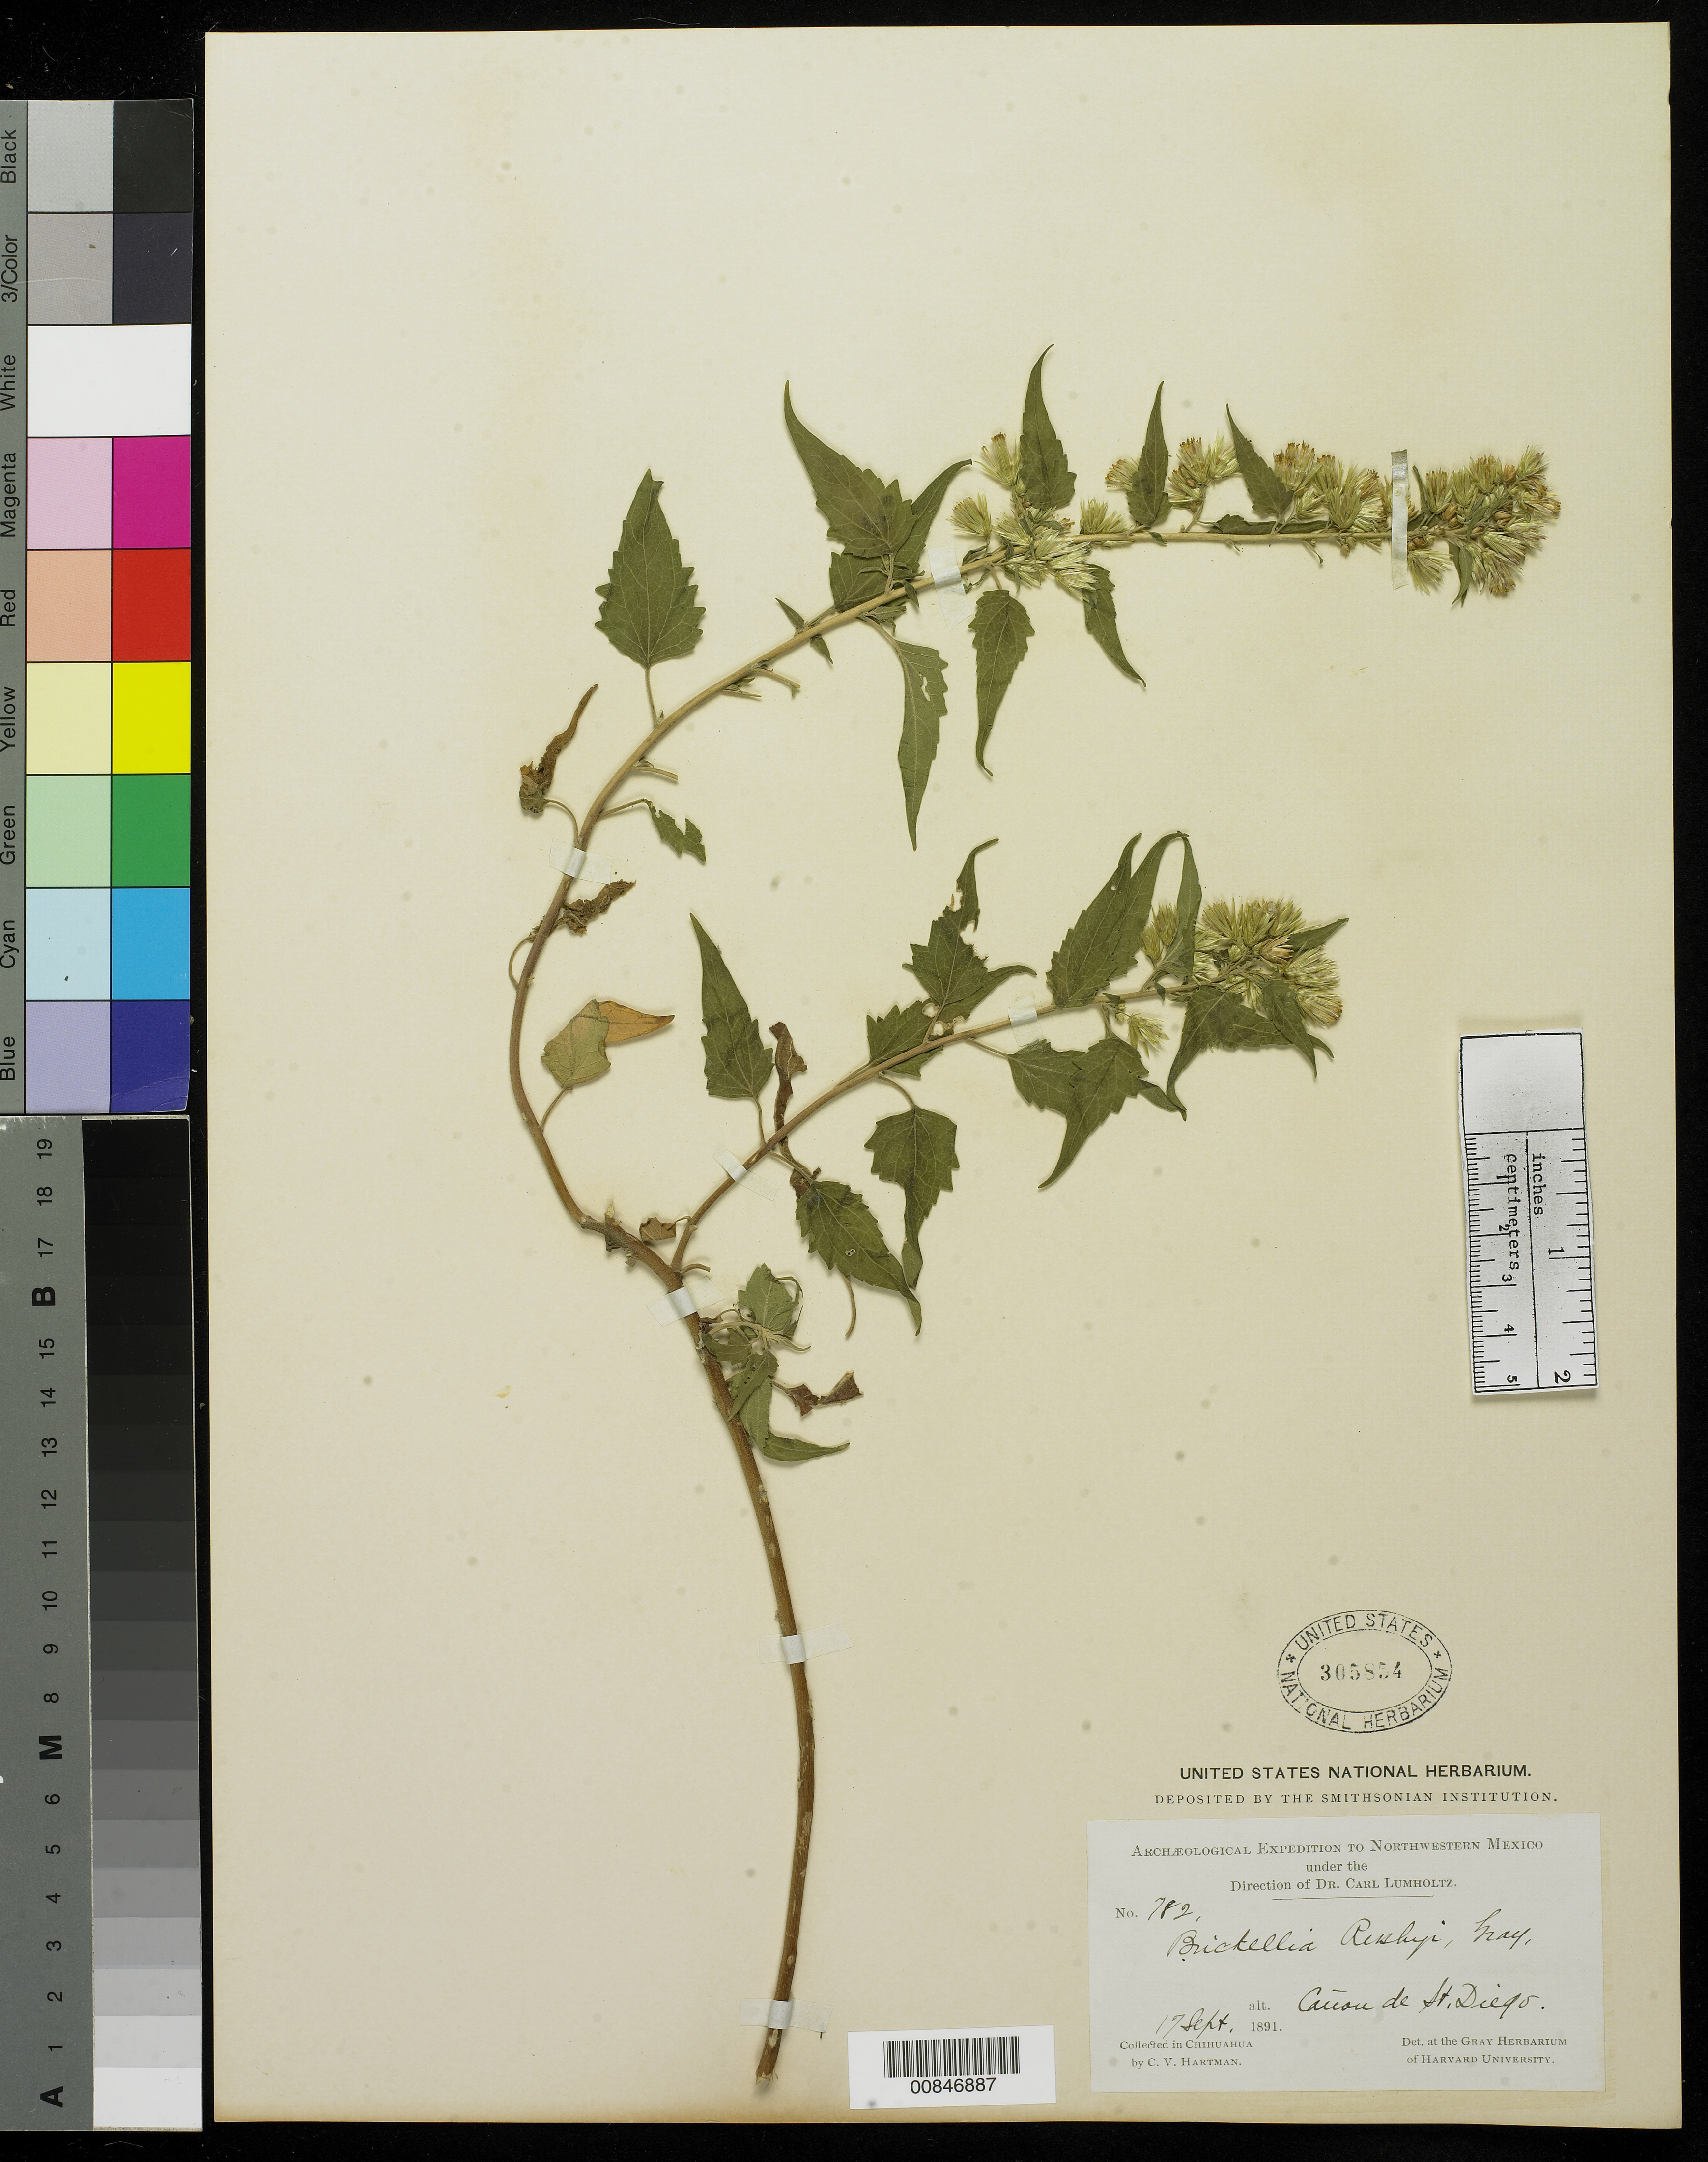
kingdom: Plantae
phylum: Tracheophyta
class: Magnoliopsida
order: Asterales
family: Asteraceae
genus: Acourtia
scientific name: Acourtia dieringeri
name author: L. Cabrera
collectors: L. Cabrera R. & G. Dieringer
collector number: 633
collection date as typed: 23 Aug 1988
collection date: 1988-08-23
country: Mexico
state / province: Chihuahua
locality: Dirt road Basaseachic-Yepachic, km 20, N de Basaseachic, Chihuahua.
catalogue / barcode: US 3413505